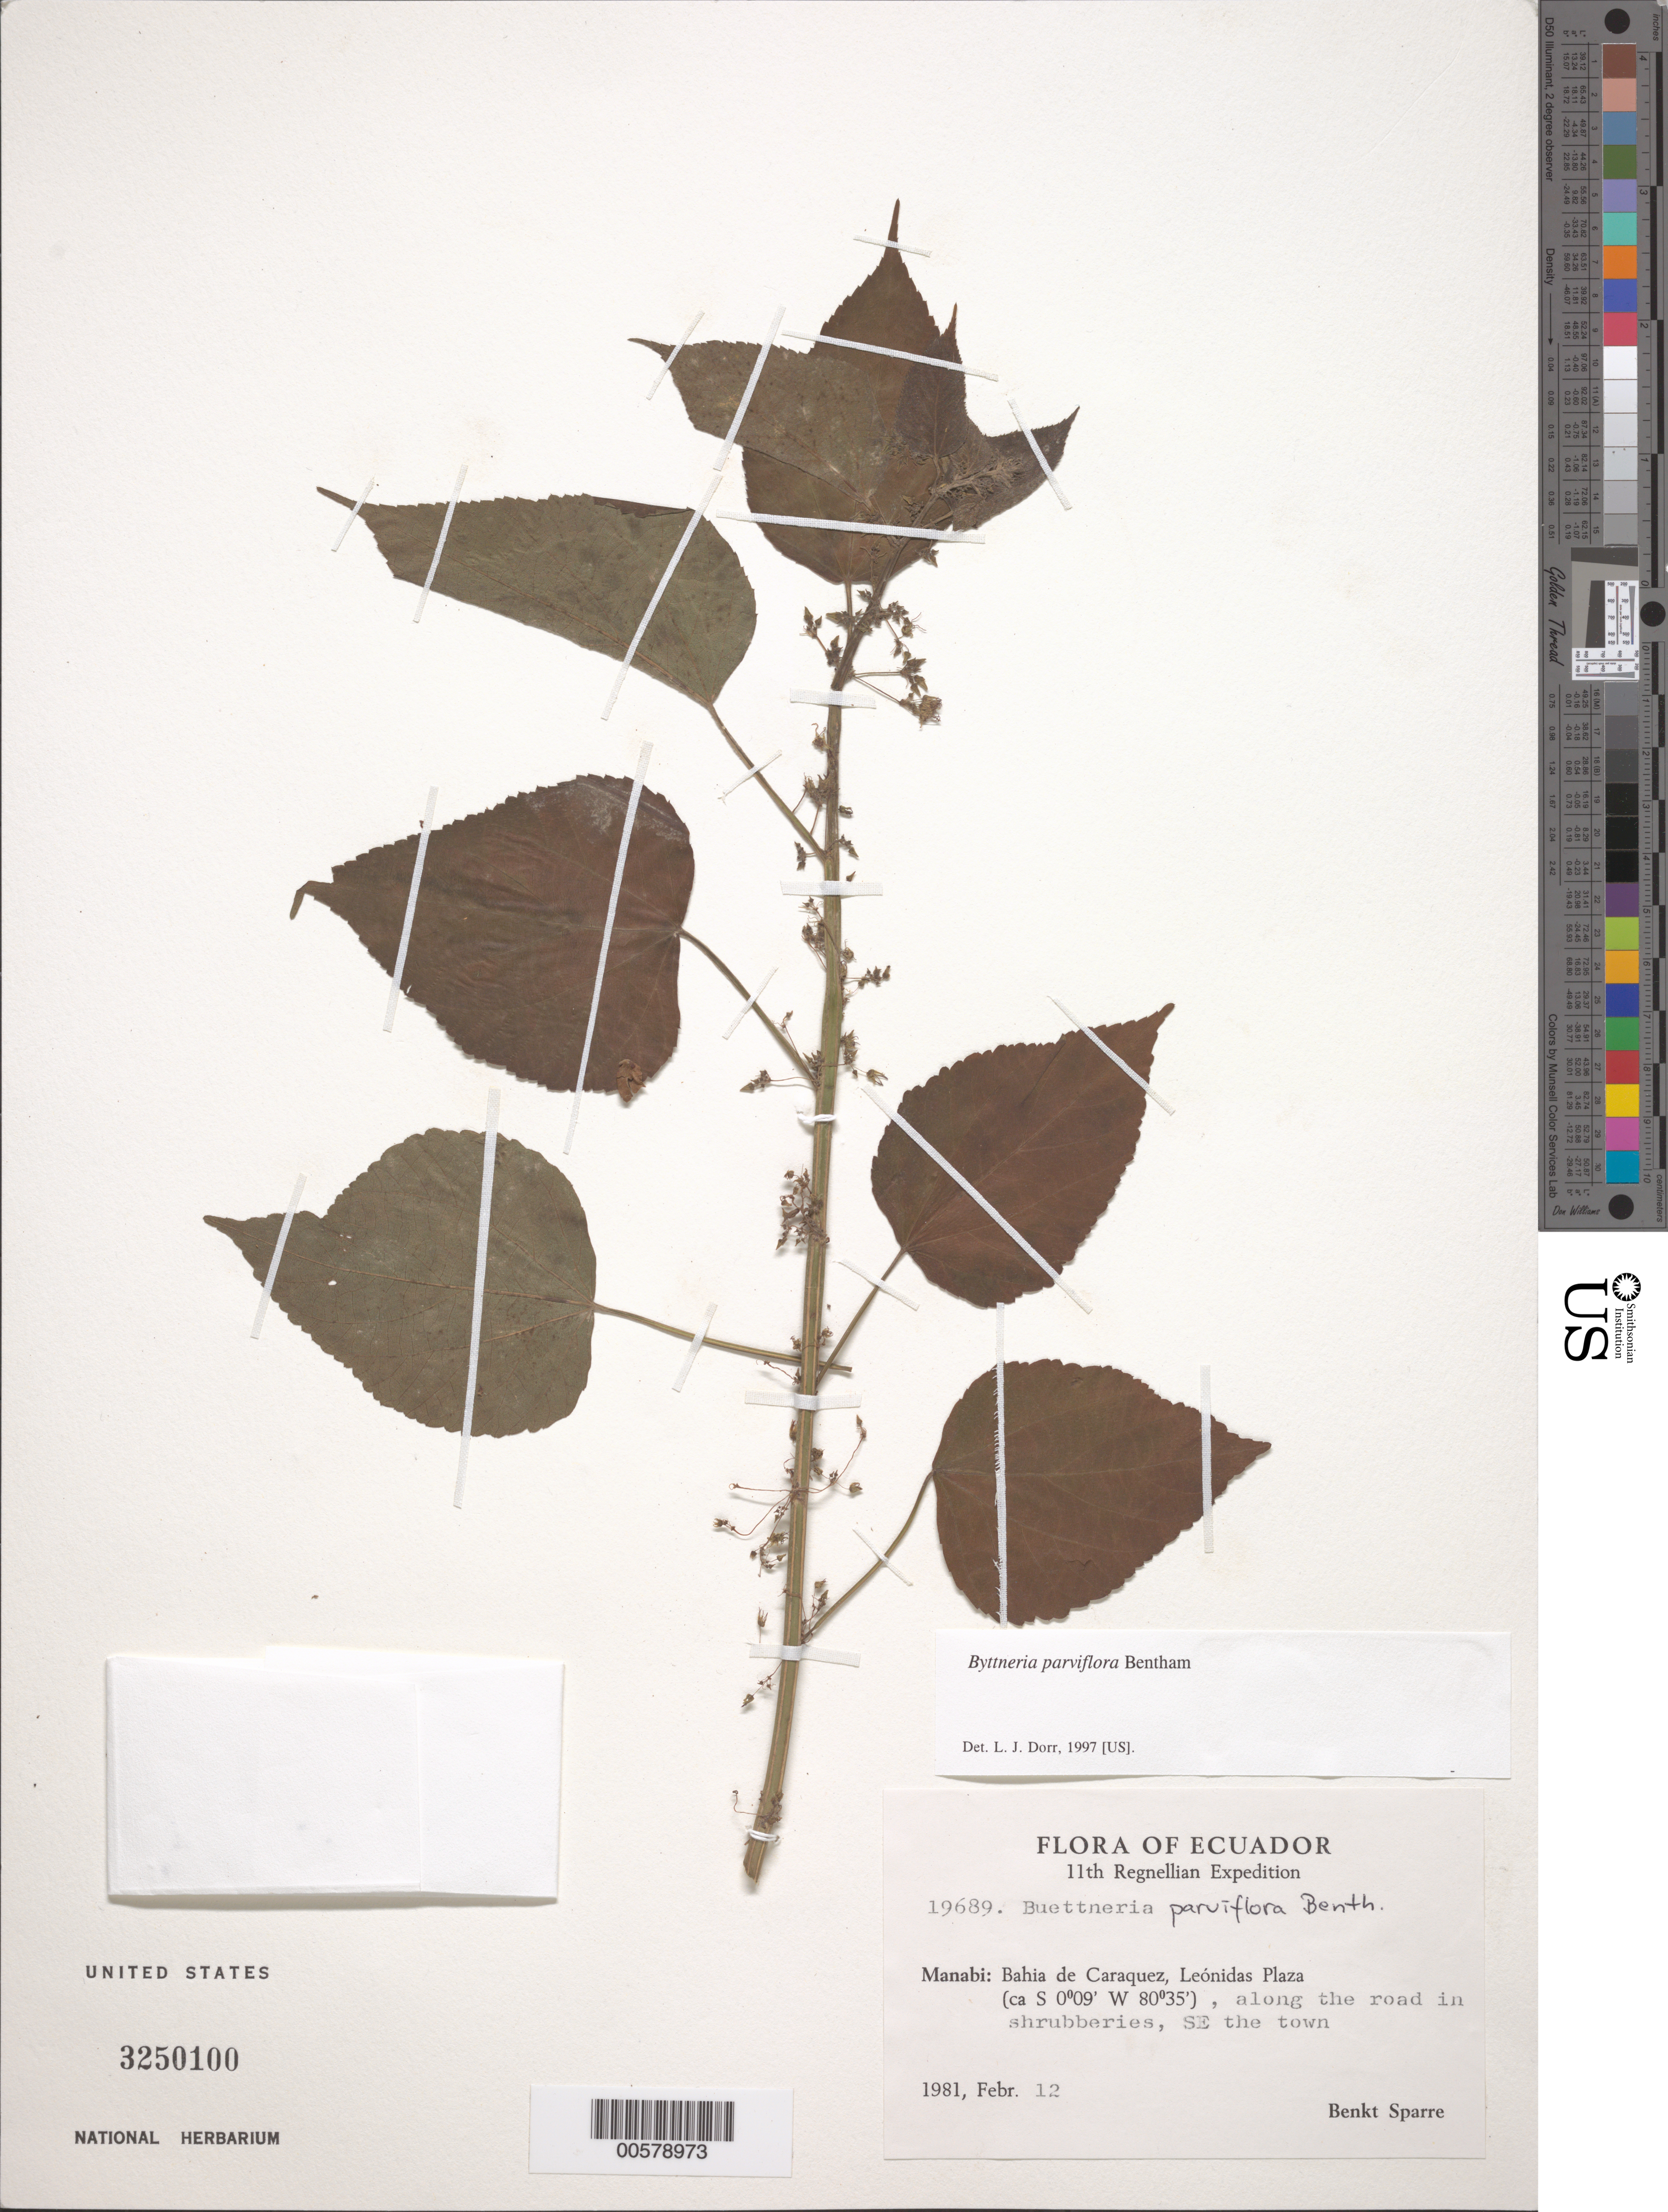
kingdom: Plantae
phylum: Tracheophyta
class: Magnoliopsida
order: Malvales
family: Malvaceae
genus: Byttneria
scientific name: Byttneria parviflora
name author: Benth.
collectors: B. Sparre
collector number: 19689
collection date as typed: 12 Feb 1981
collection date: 1981-02-12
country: Ecuador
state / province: Manabí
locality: Bahia de Caraquez, Leónidas Plaza, along road in shrubberies, SE the town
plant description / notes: A, NY, S, US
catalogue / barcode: US 3250100